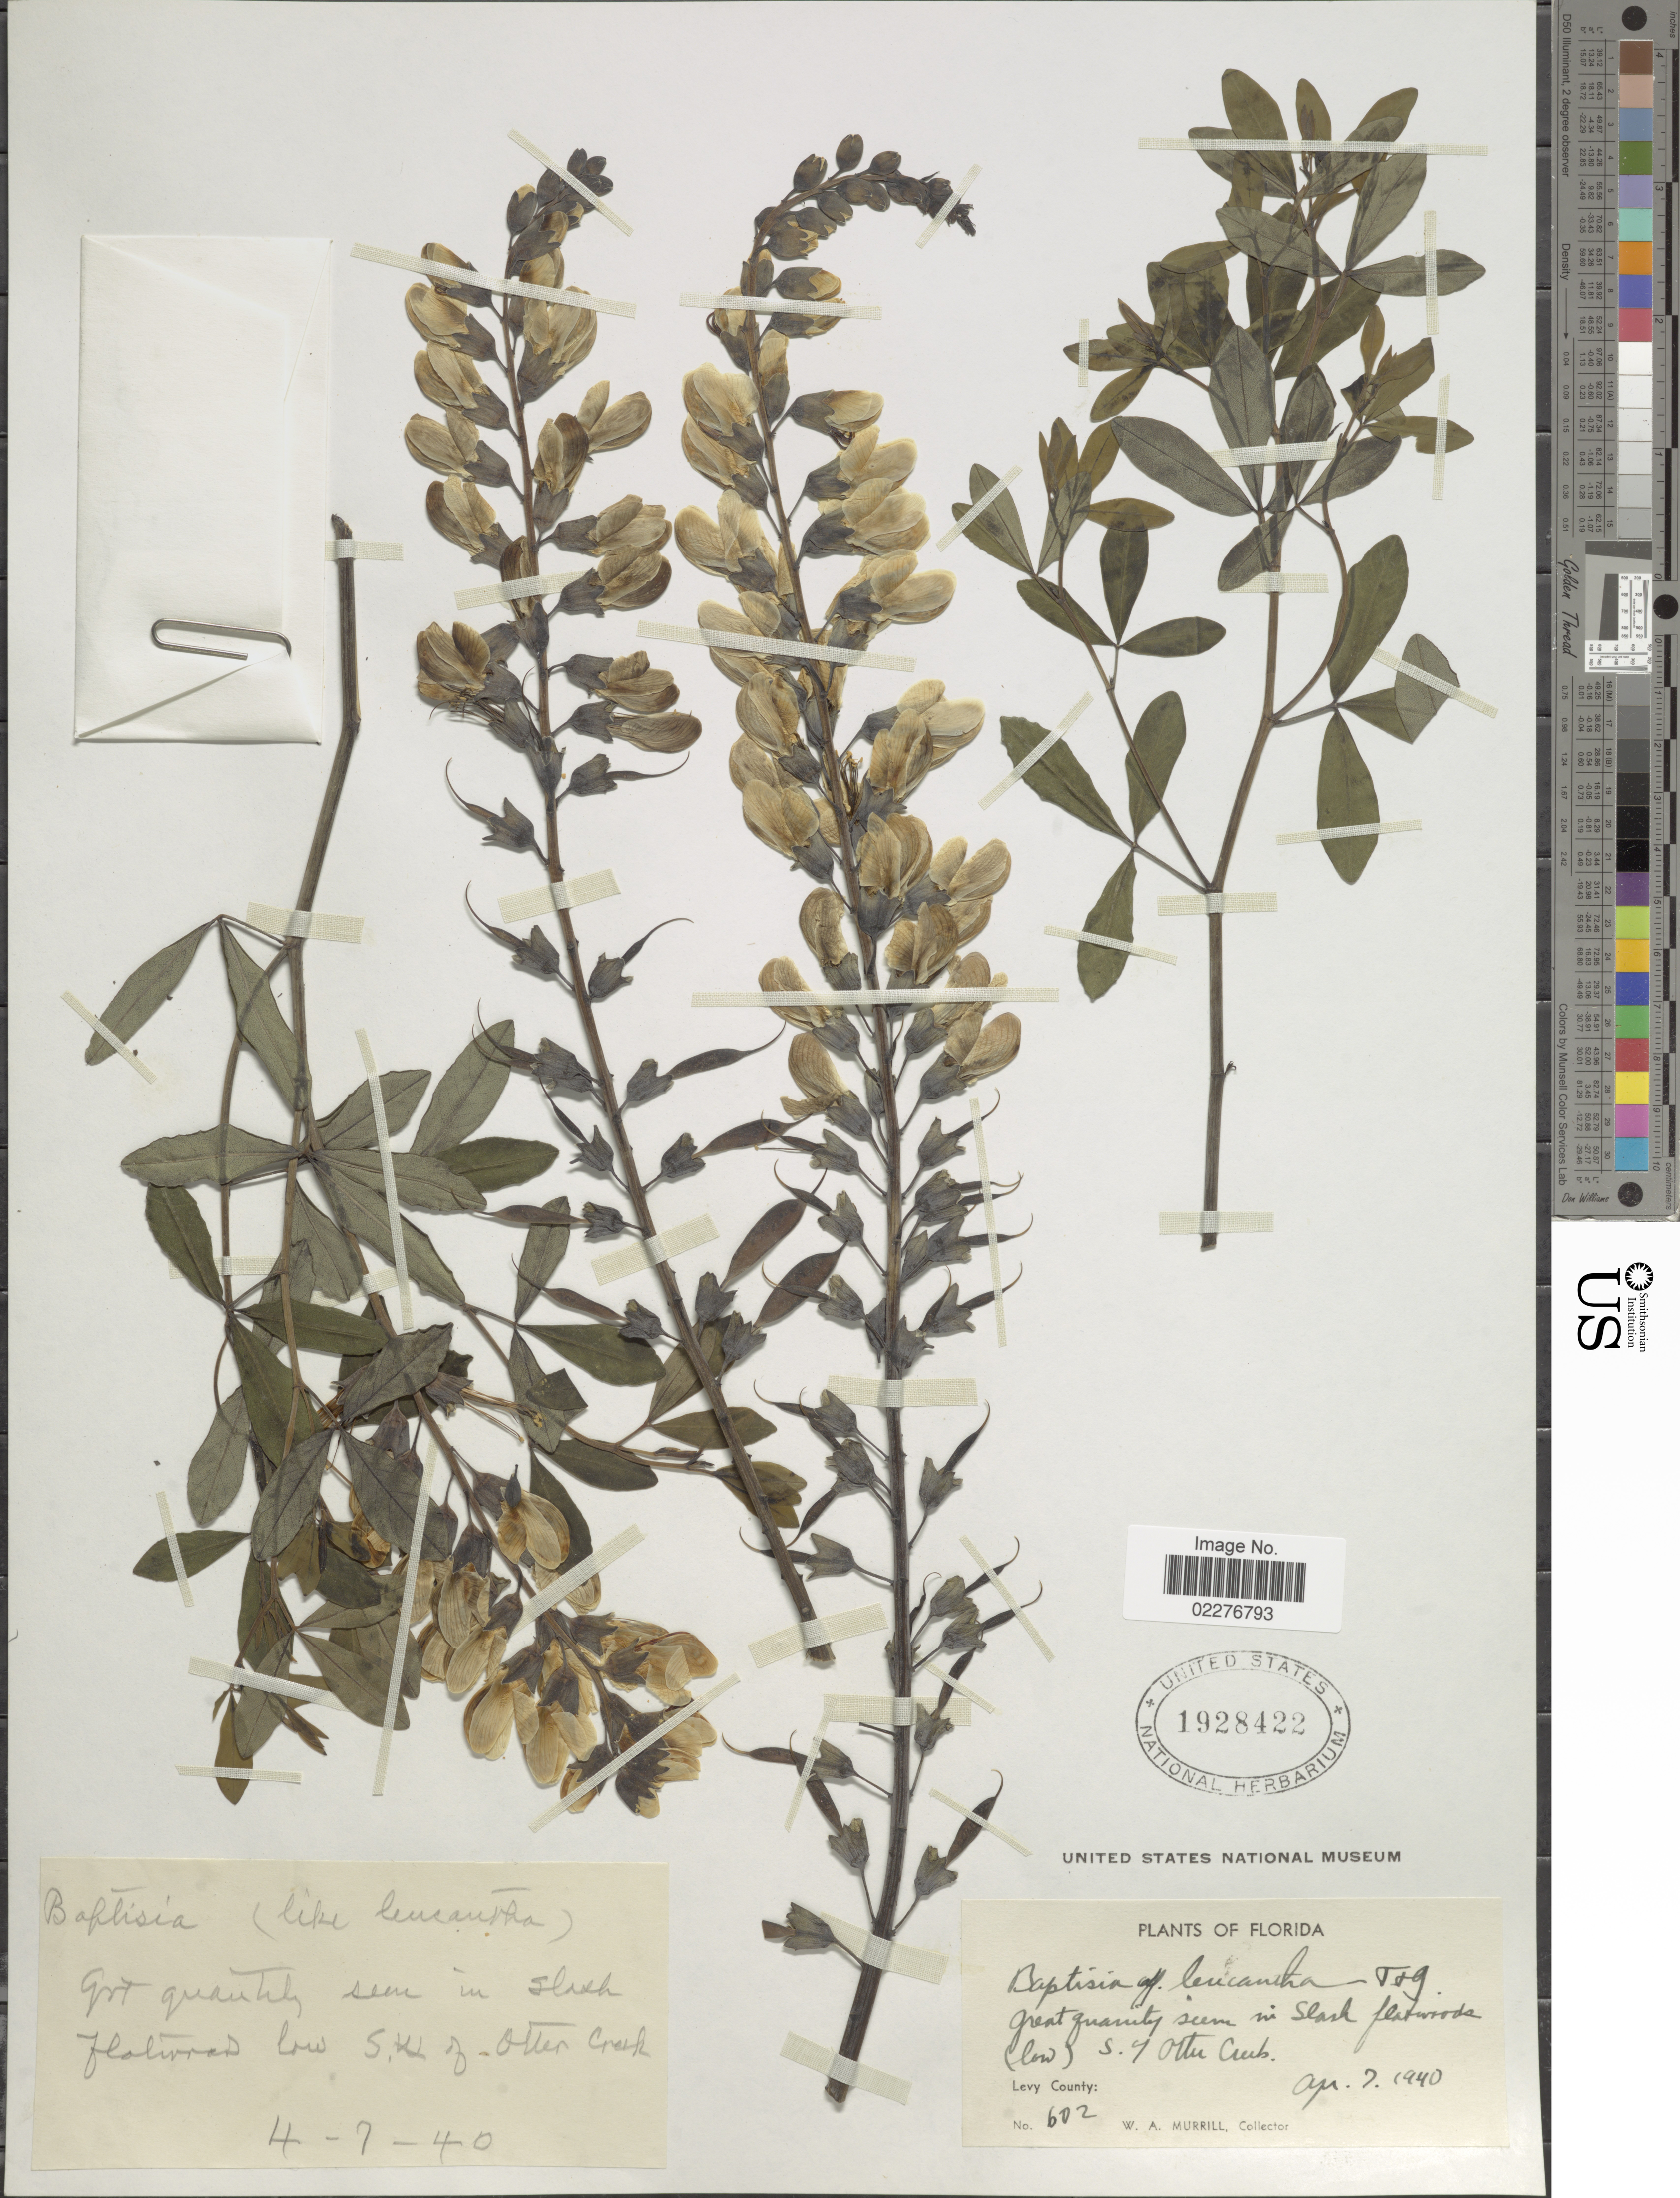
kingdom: Plantae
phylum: Tracheophyta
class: Magnoliopsida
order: Fabales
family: Fabaceae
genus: Baptisia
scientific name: Baptisia leucantha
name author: Torr. & A. Gray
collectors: W. A. Murrill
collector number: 602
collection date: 1940-04-07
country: United States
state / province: Florida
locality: S. of Otter Creek, Levy County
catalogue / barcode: US 1928422